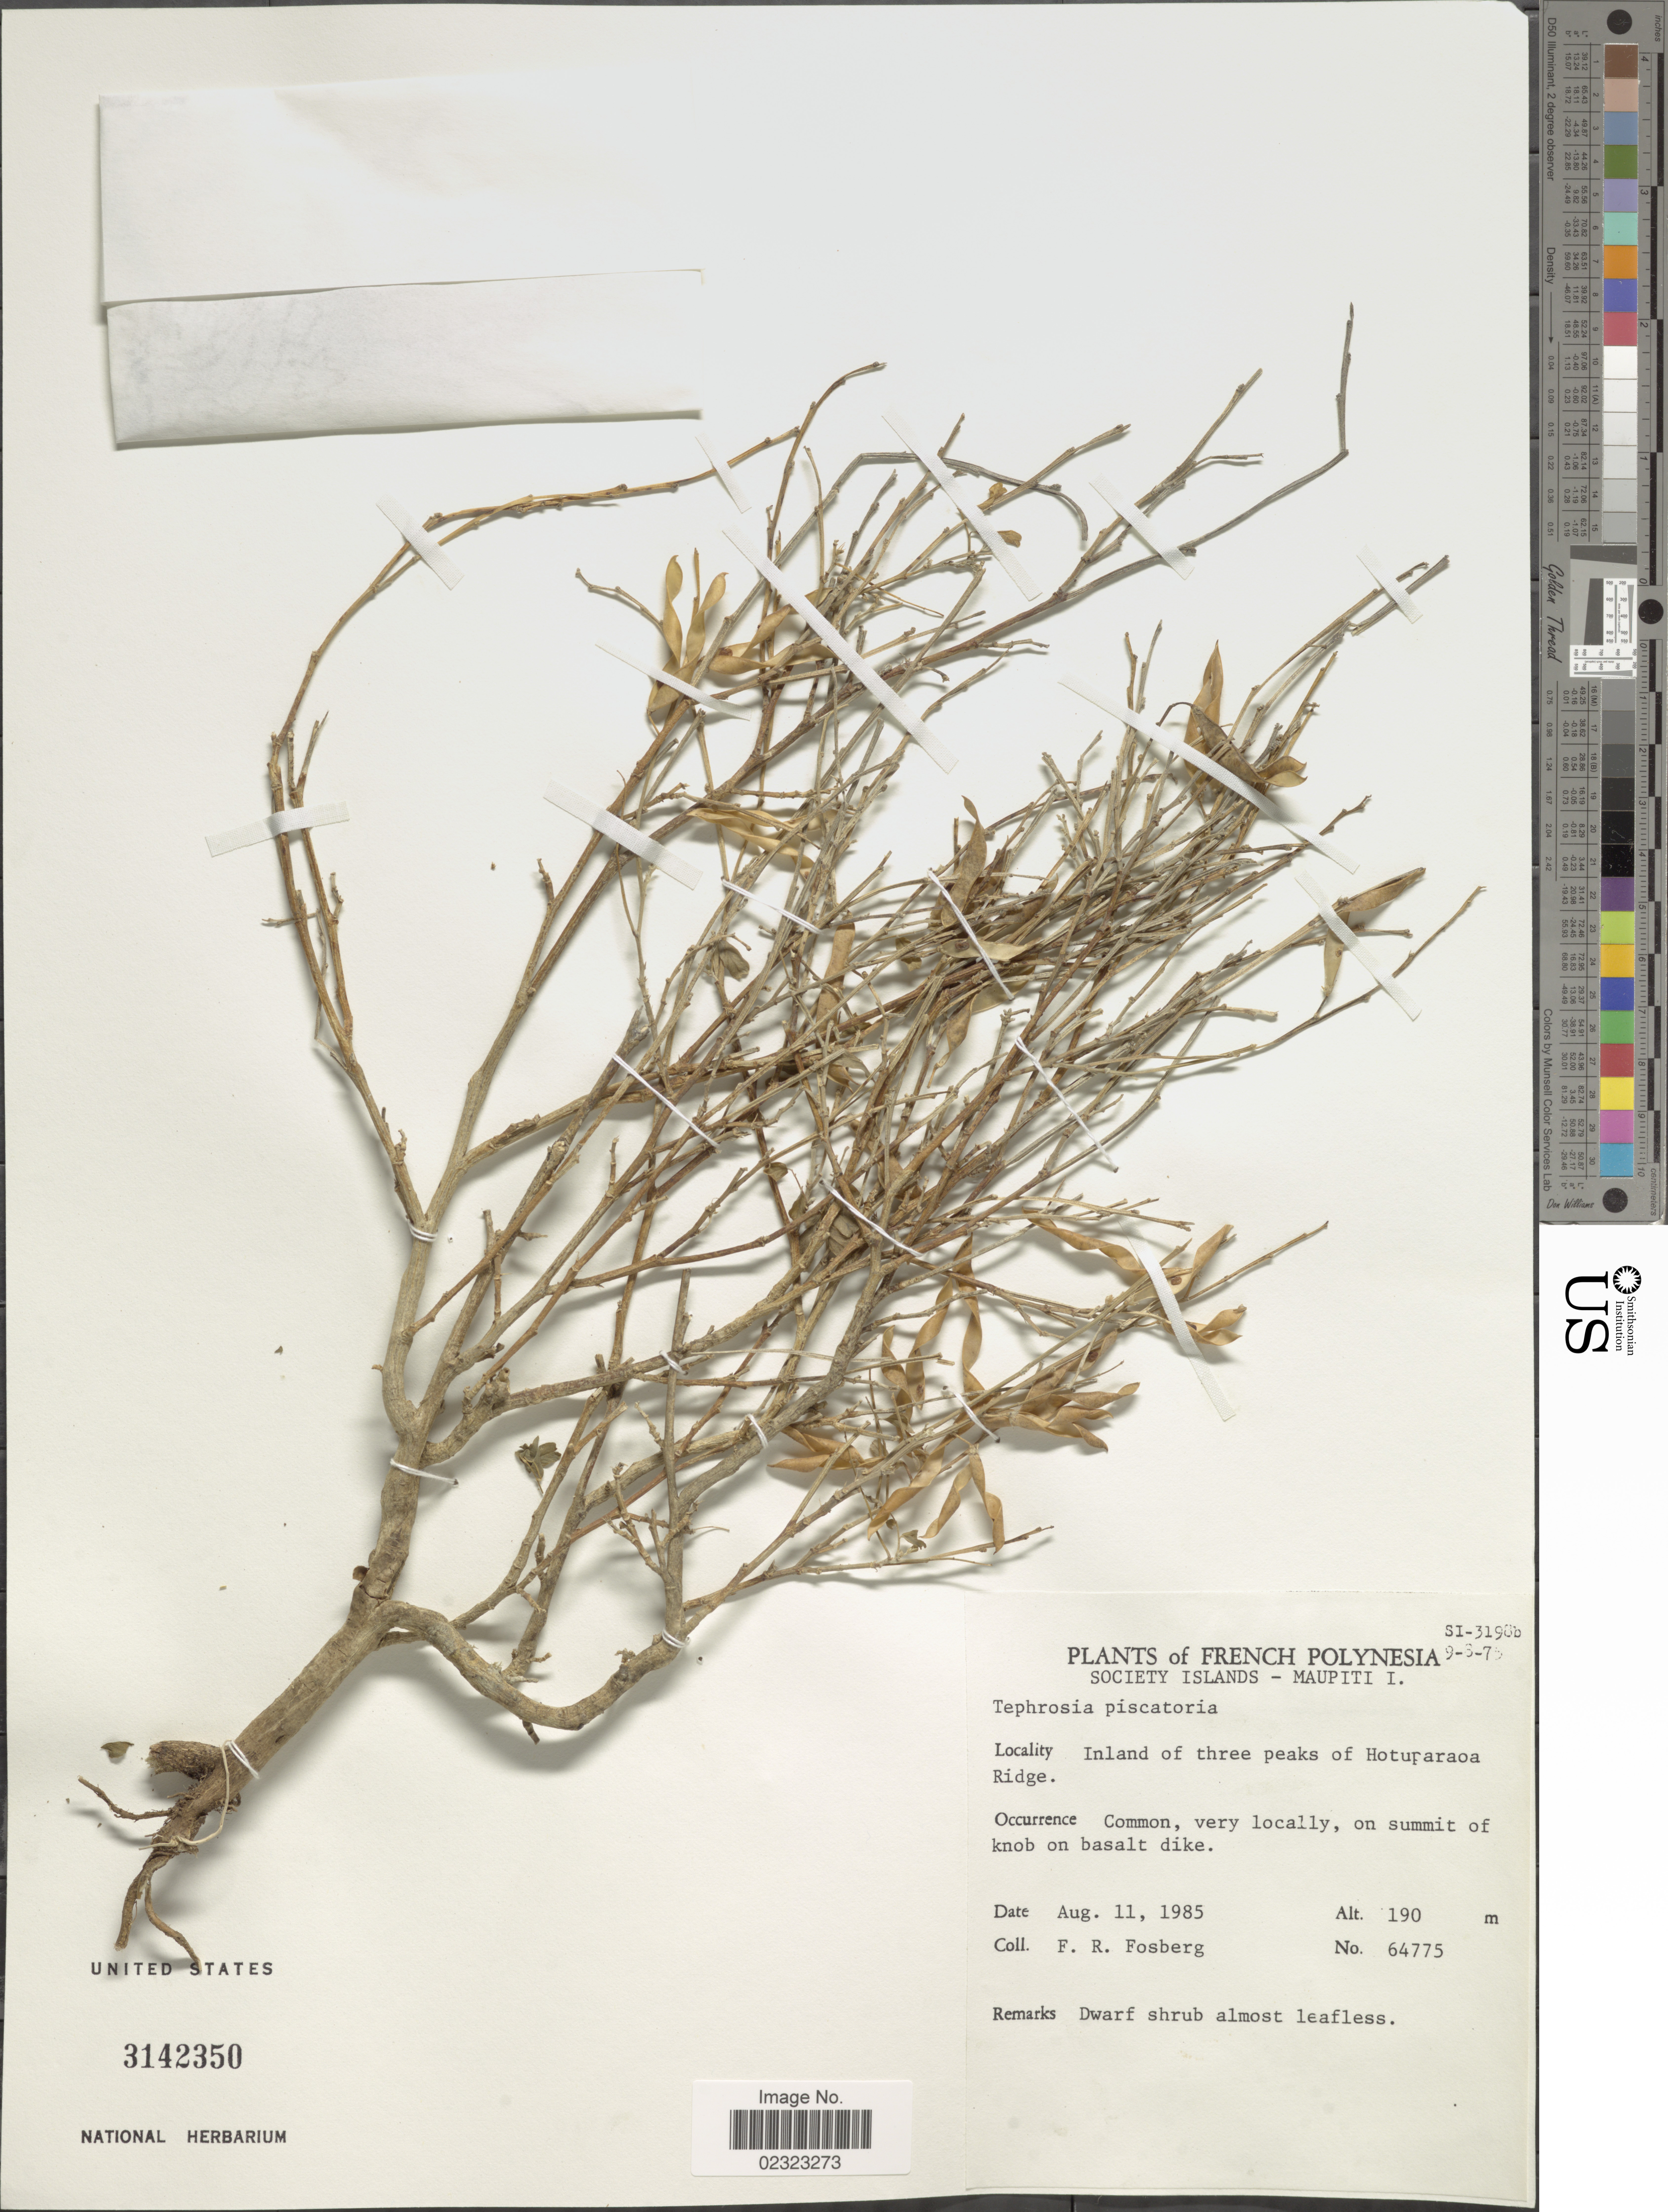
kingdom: Plantae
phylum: Tracheophyta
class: Magnoliopsida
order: Fabales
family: Fabaceae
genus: Tephrosia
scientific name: Tephrosia piscatoria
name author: (Aiton) Pers.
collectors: F. R. Fosberg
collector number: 64775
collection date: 1985-08-11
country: French Polynesia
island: Maupiti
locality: Society Islands, Maupiti I., inland of three peaks of Hoturaraoa Ridge, very locally, on summit of knob on basalt dike.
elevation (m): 190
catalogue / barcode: US 3142350